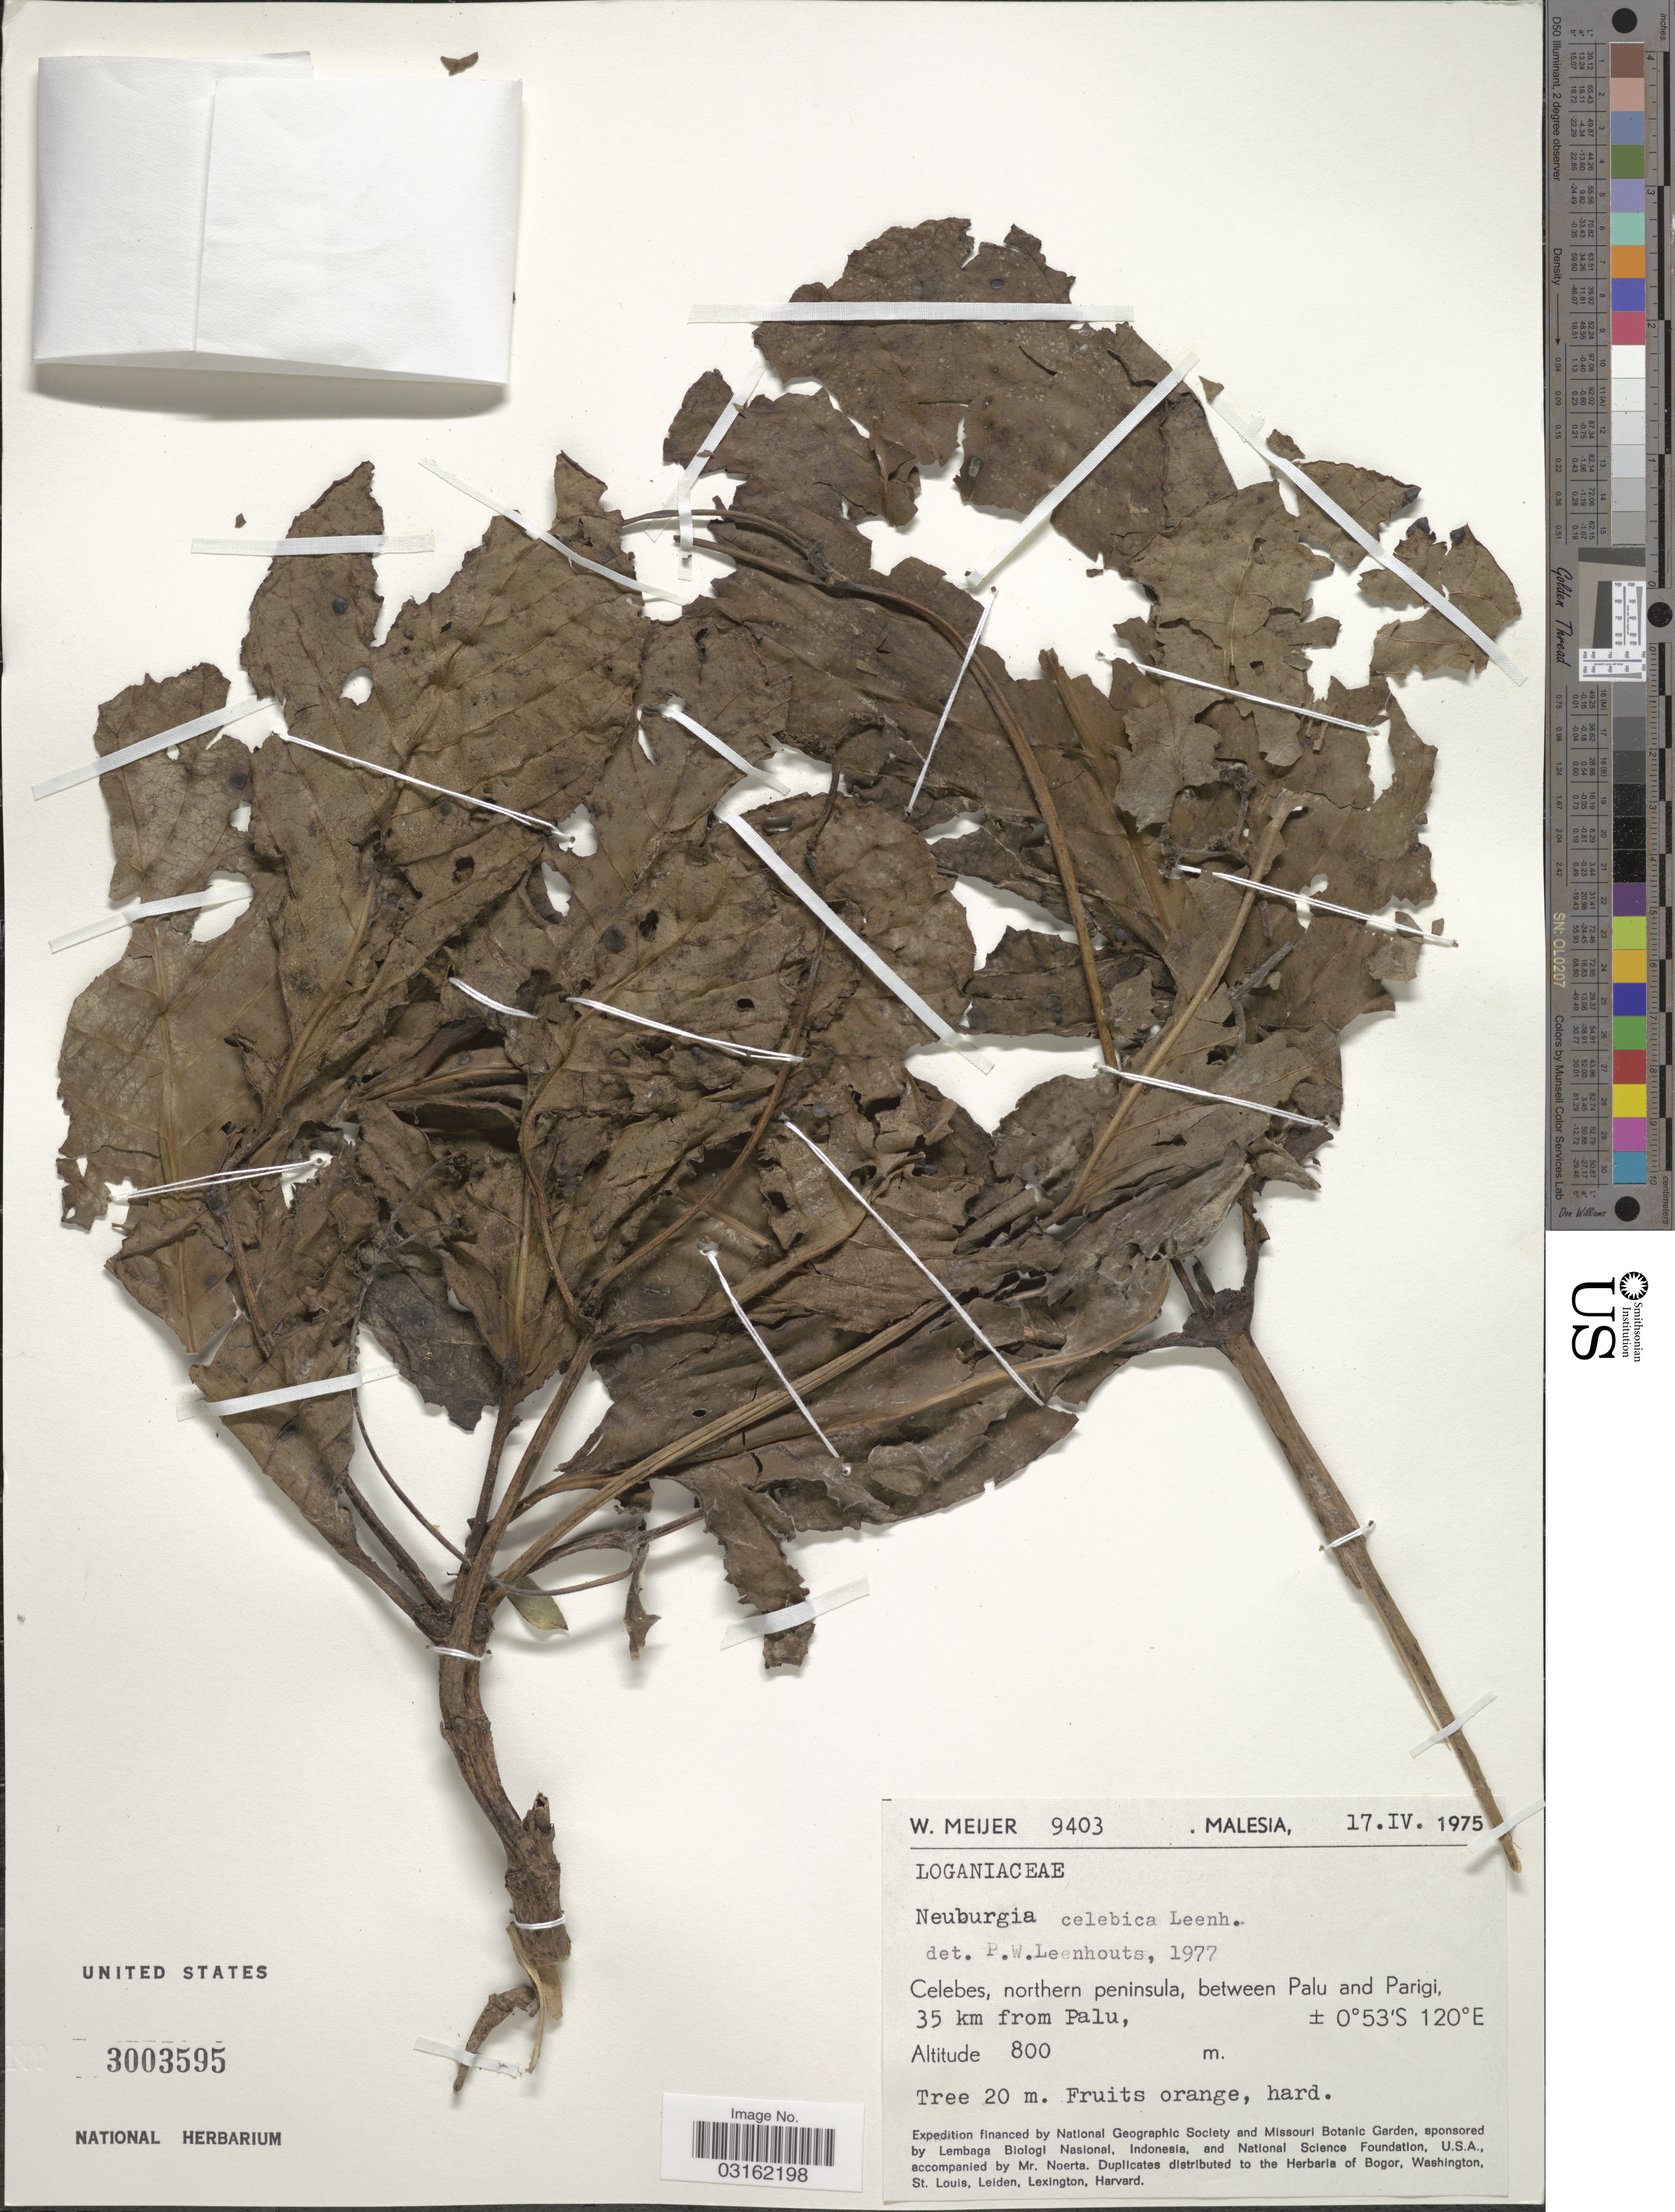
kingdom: Plantae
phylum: Tracheophyta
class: Magnoliopsida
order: Gentianales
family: Loganiaceae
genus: Neuburgia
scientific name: Neuburgia celebica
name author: (Koord.) Leenh.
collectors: W. Meijer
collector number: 9403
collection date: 1975-04-17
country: Malaysia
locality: Malesia, Celebes, northern peninsula, between Palu and Parigi, 35 km from Palu.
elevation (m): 800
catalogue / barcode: US 3003595